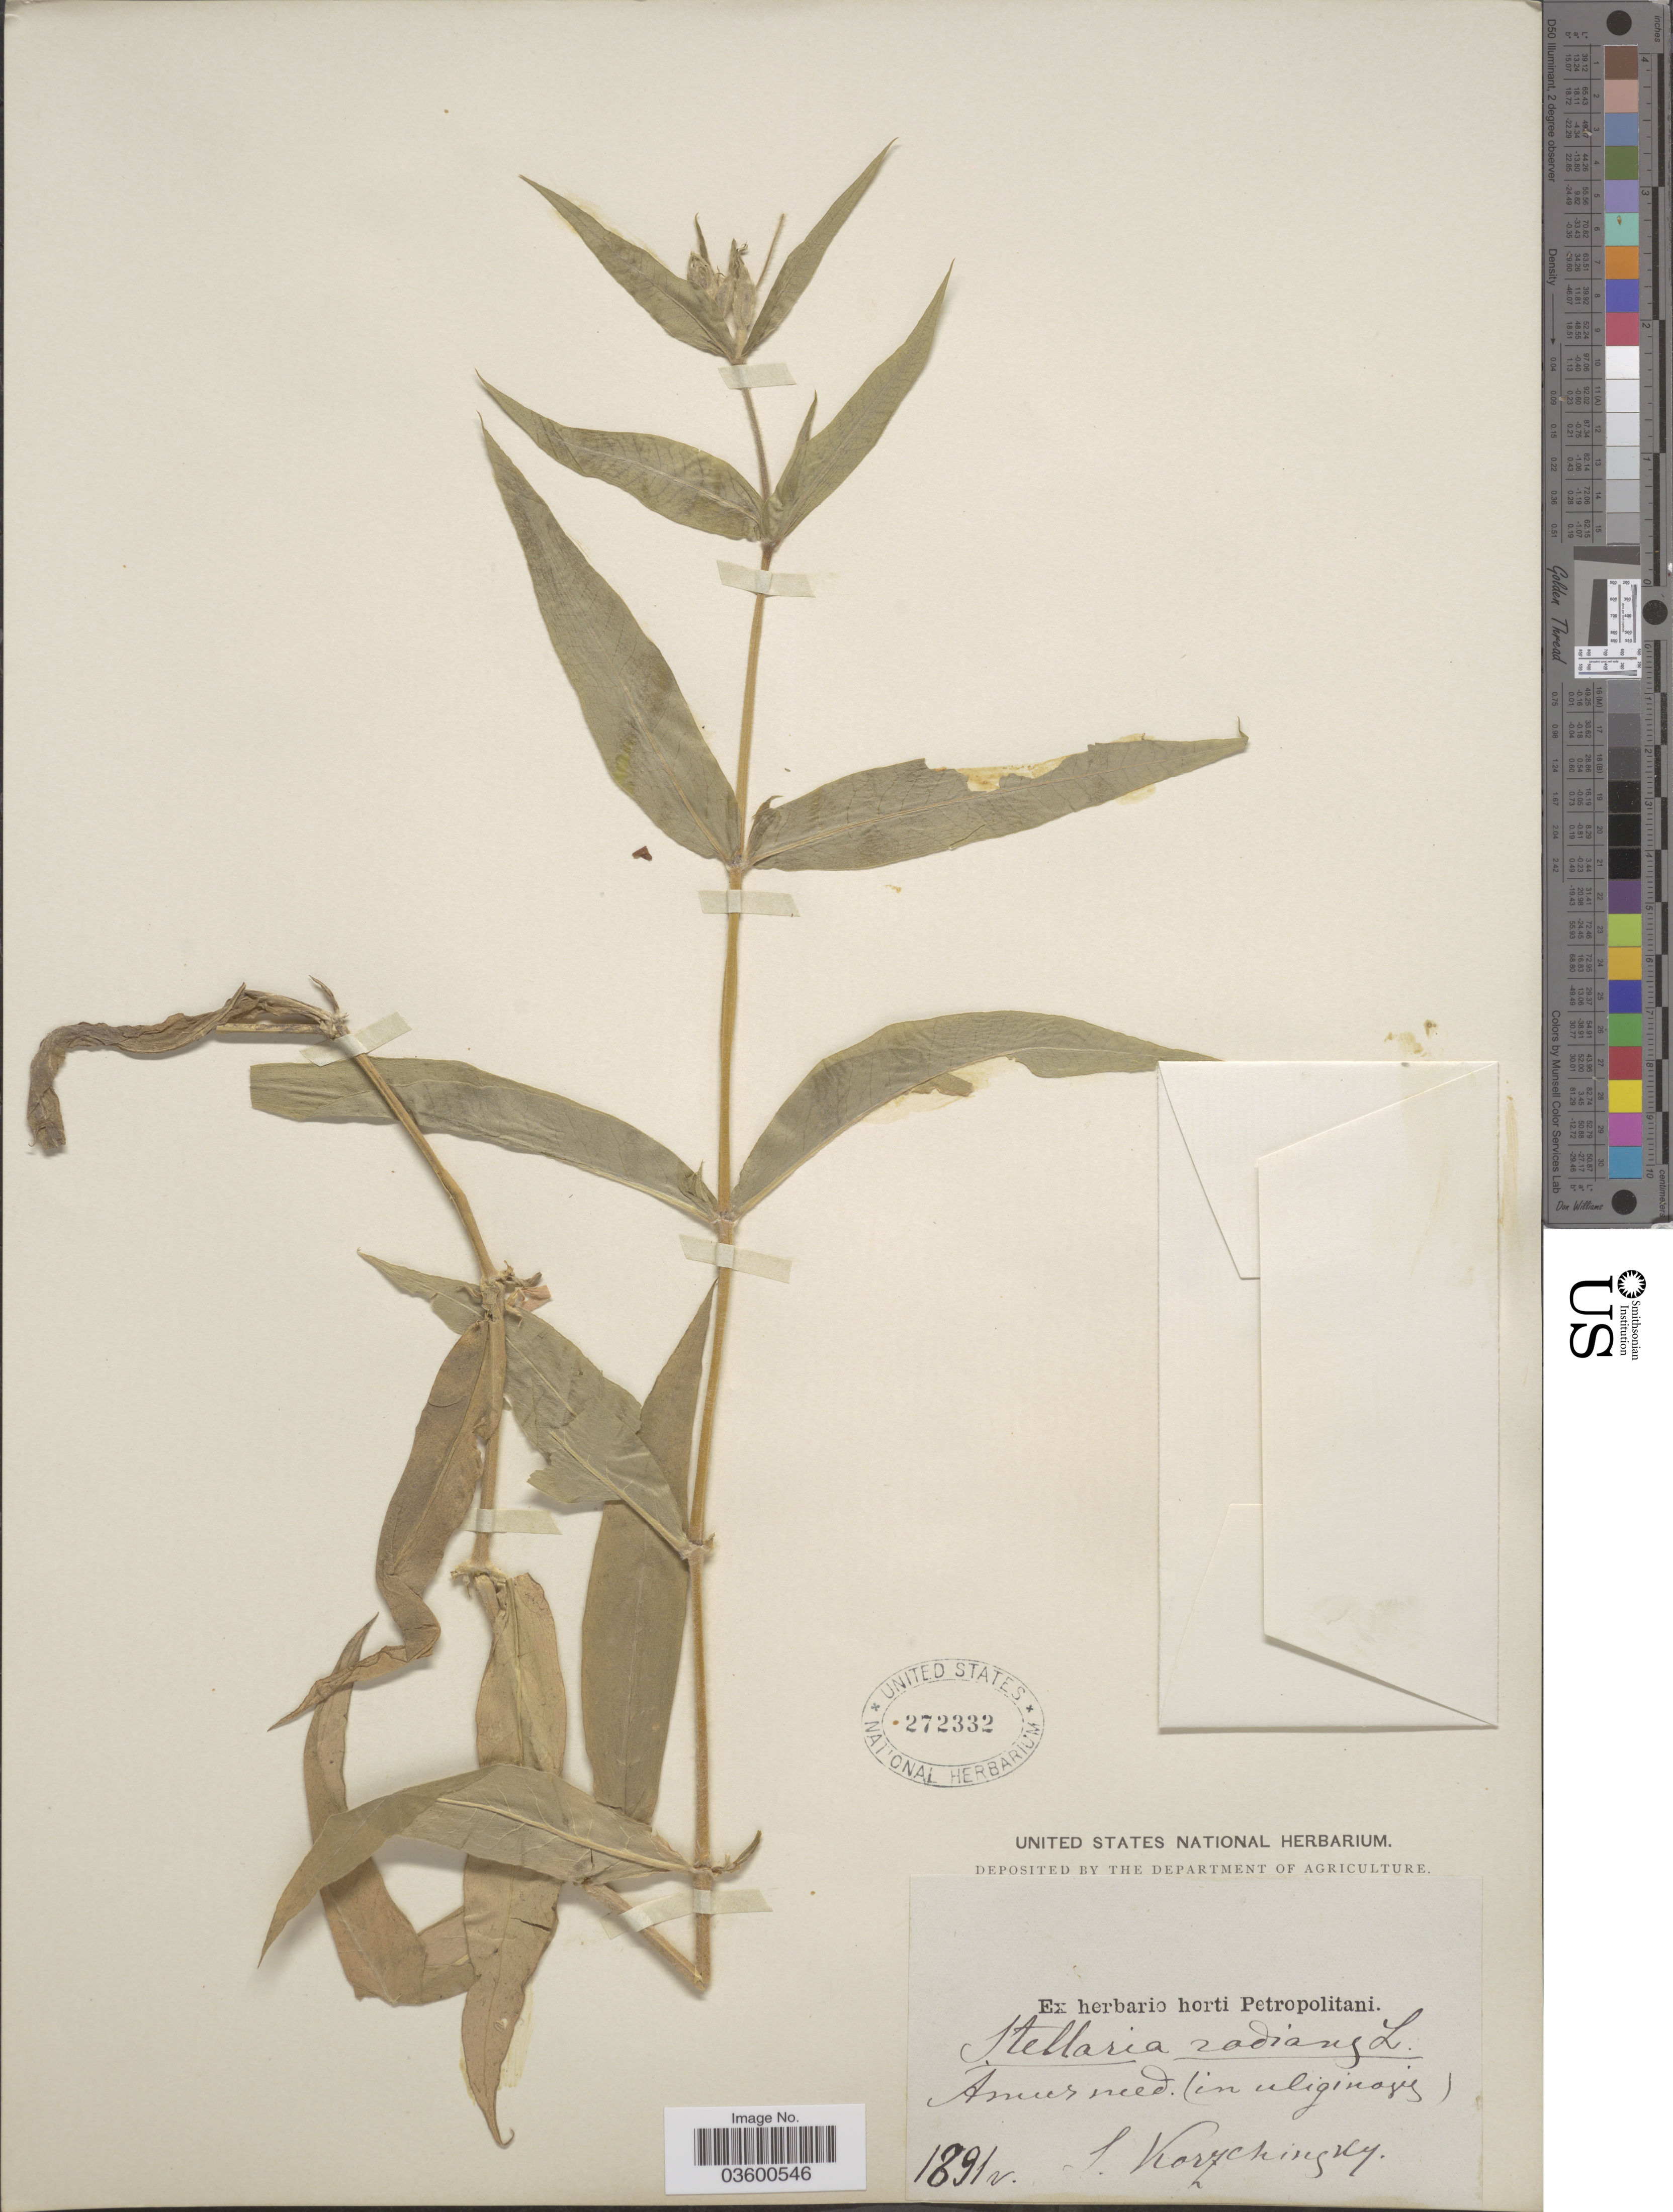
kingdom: Plantae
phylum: Tracheophyta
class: Magnoliopsida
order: Caryophyllales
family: Caryophyllaceae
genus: Stellaria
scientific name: Stellaria radians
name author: L.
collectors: S. Korzchinsky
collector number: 1891v.?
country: Russian Federation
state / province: Amur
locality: Amur med.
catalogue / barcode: US 272332